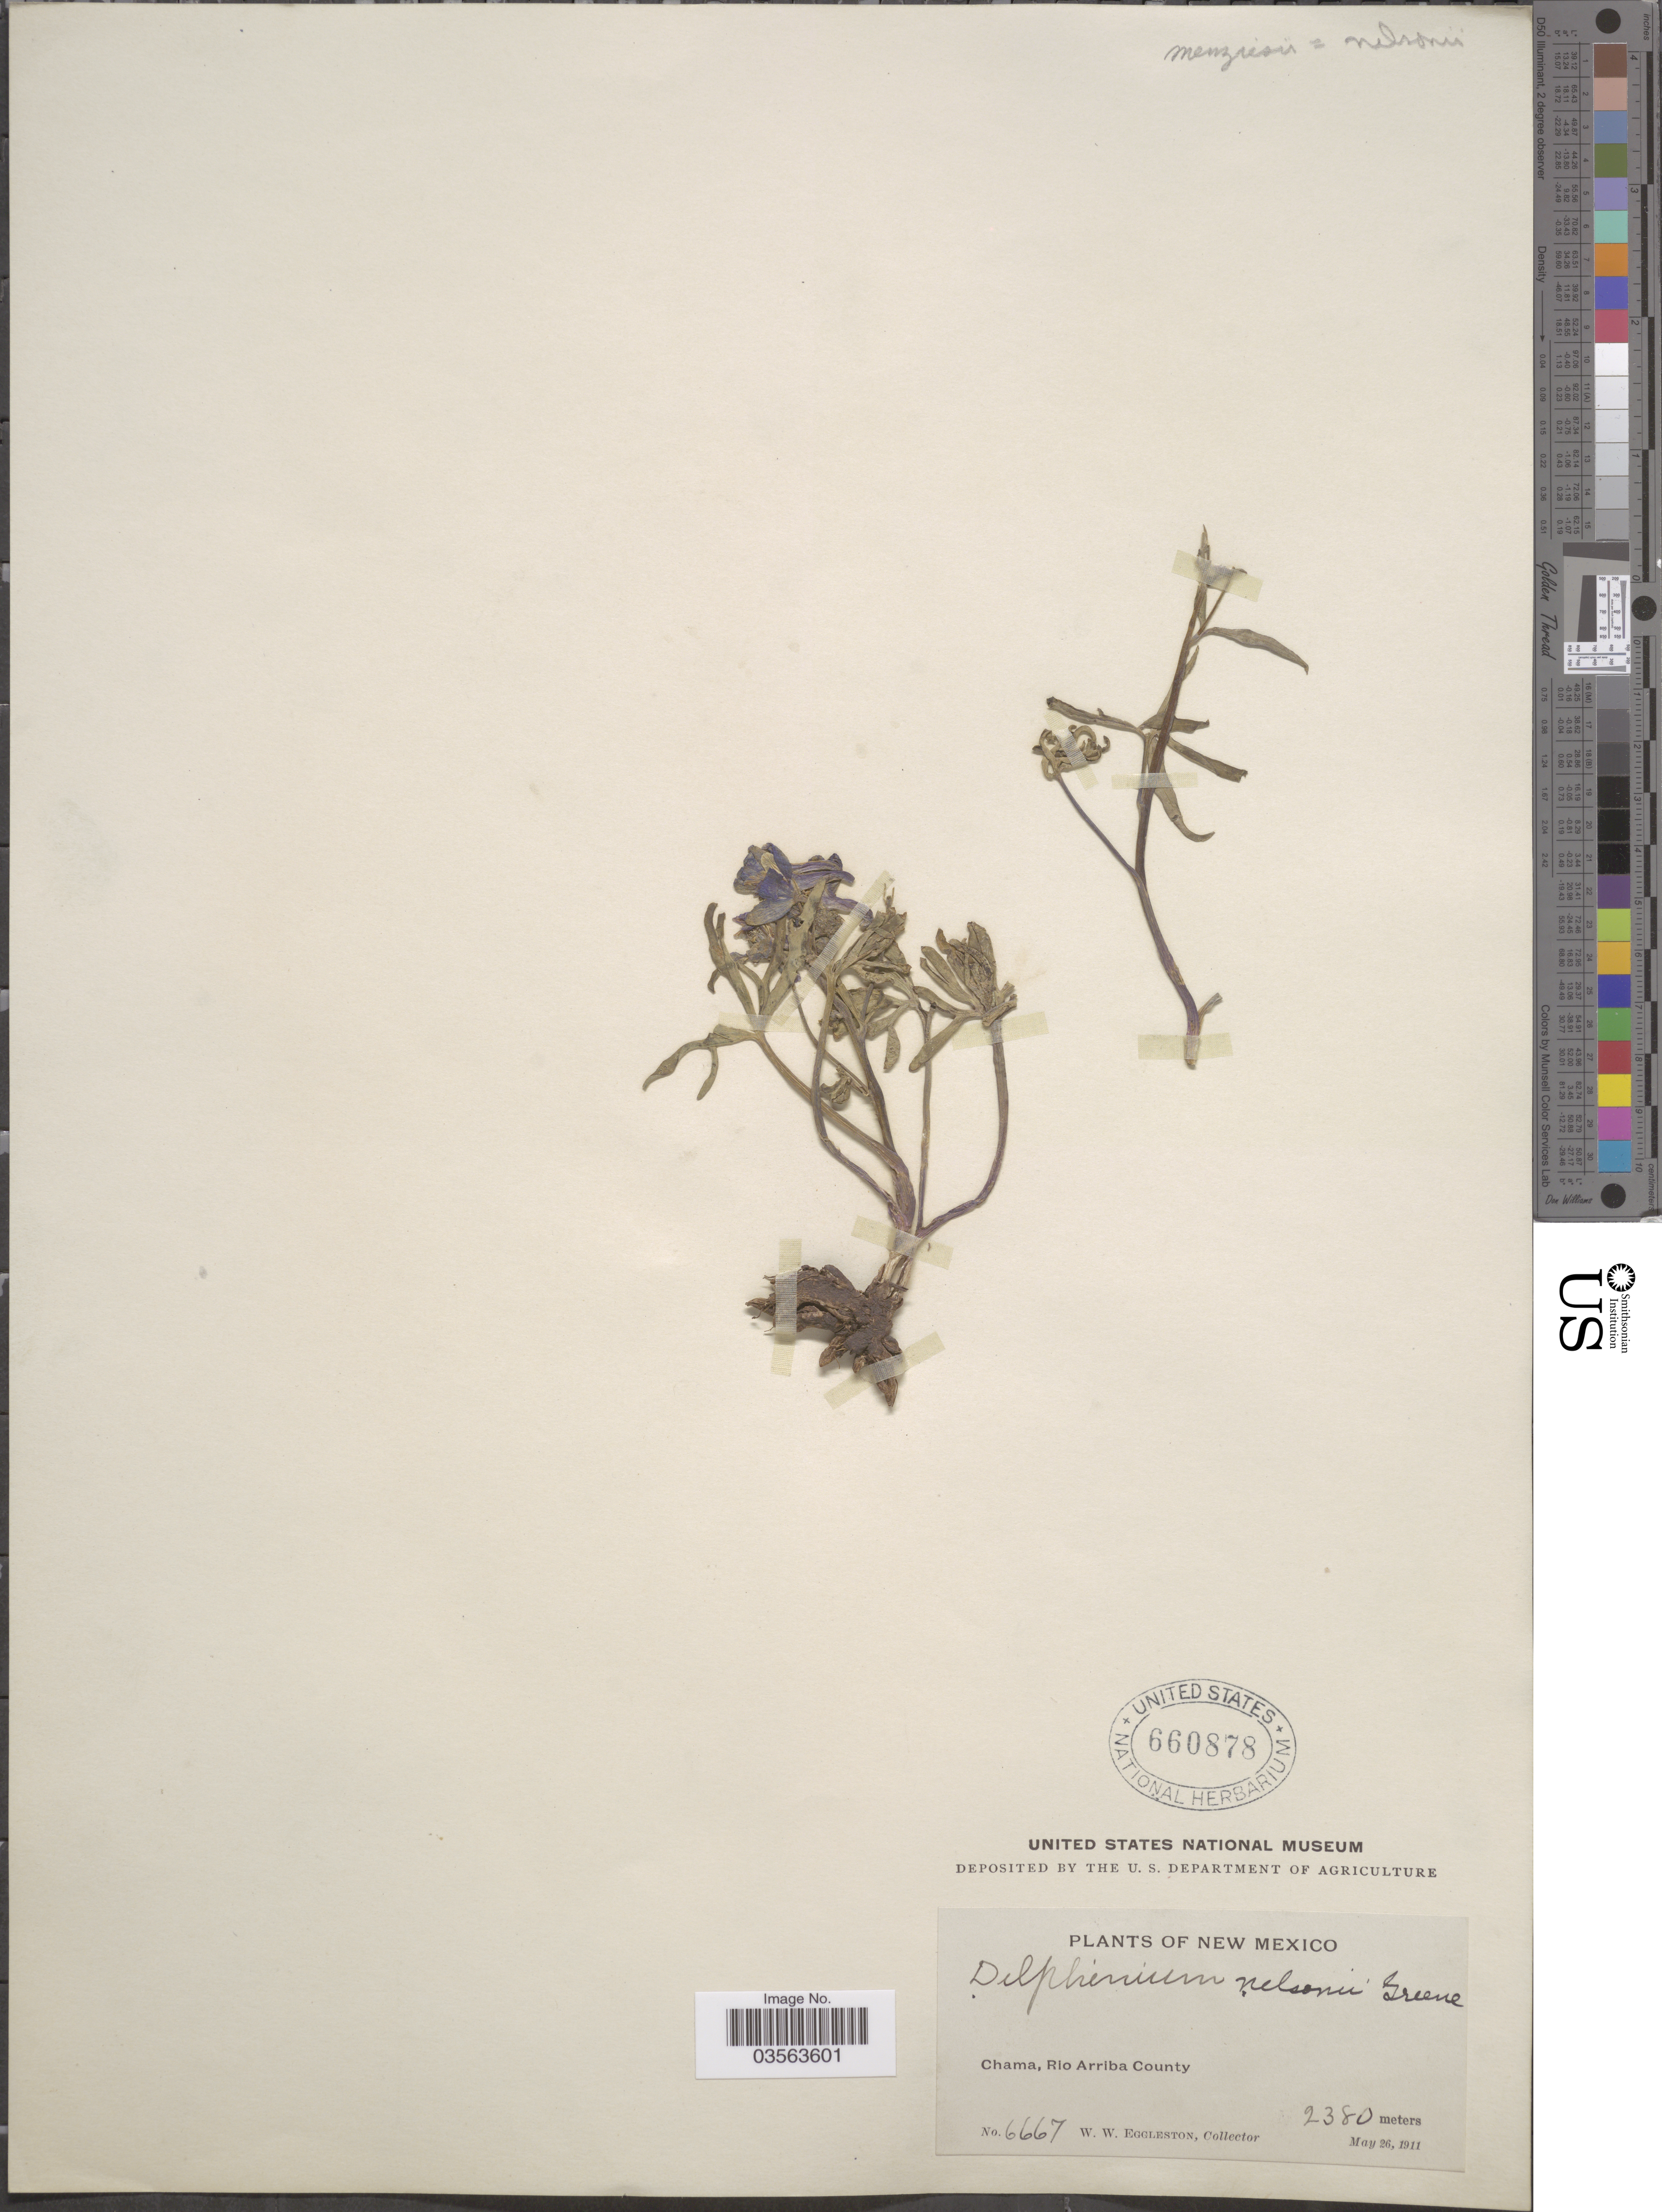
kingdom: Plantae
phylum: Tracheophyta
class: Magnoliopsida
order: Ranunculales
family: Ranunculaceae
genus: Delphinium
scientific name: Delphinium nelsonii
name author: Greene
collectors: W. W. Eggleston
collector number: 6667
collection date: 1911-05-26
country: United States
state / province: New Mexico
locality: Chama, Rio Arriba County.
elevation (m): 2380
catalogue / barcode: US 660878